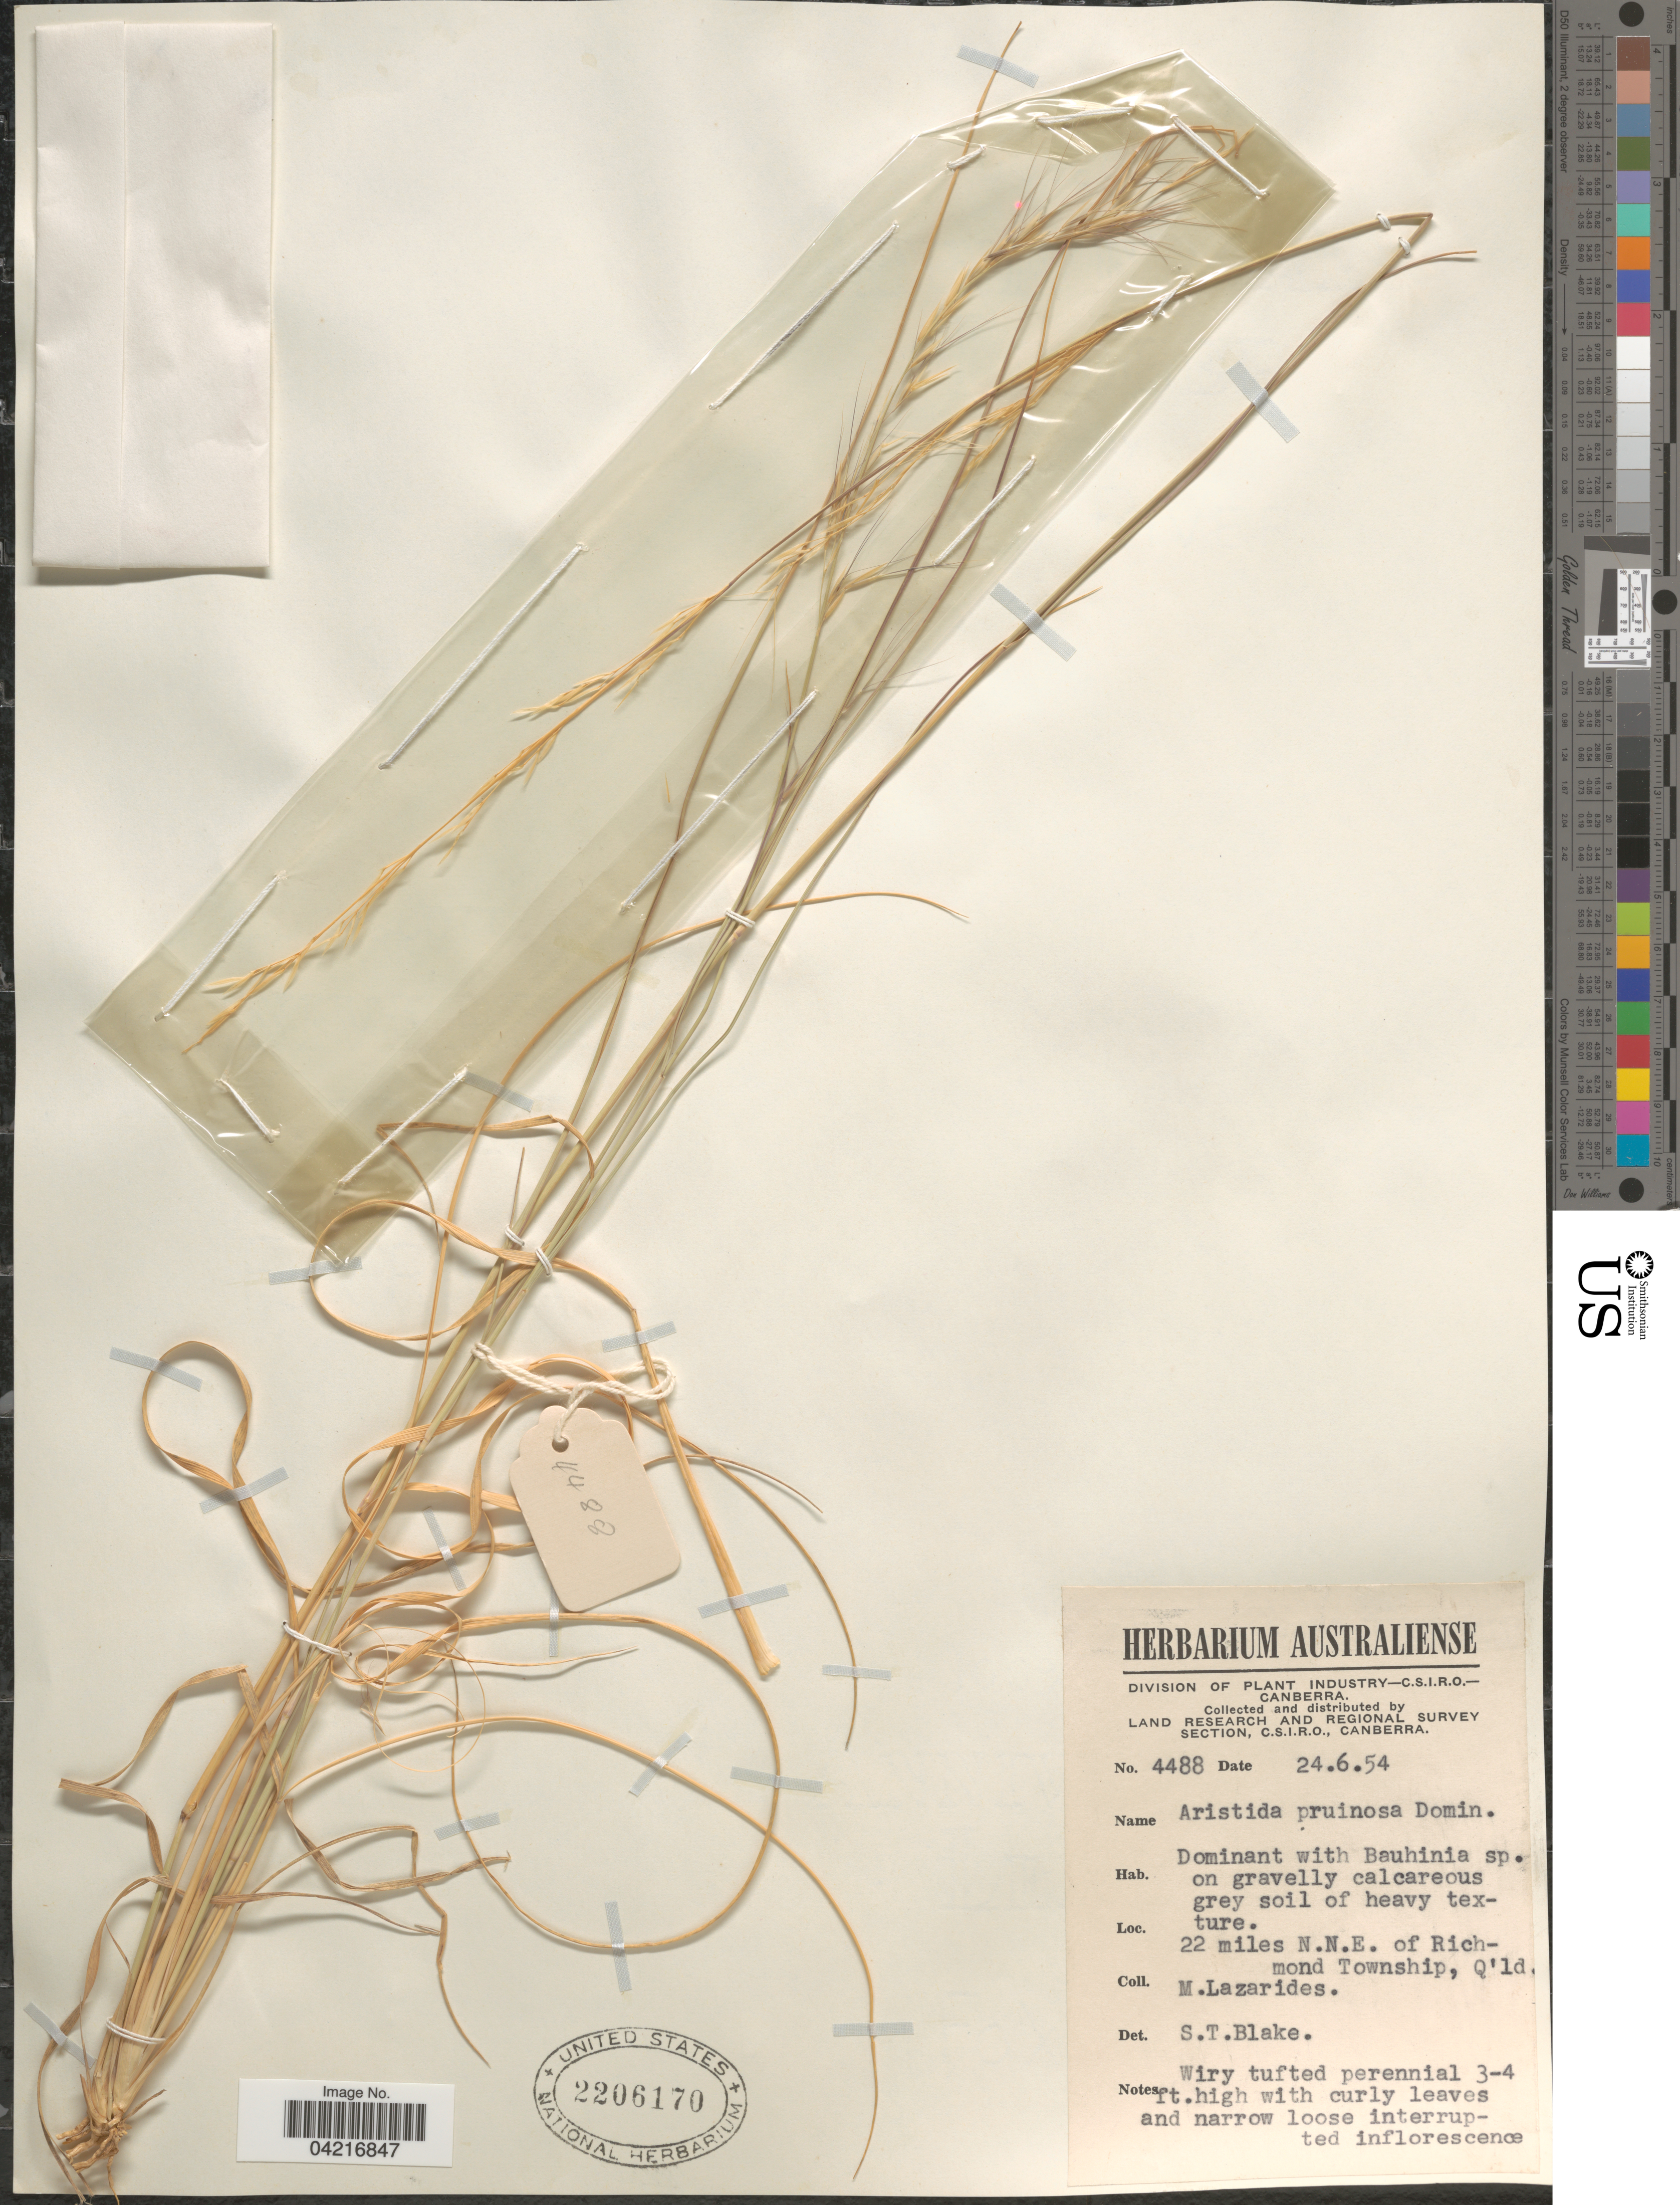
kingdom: Plantae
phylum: Tracheophyta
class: Liliopsida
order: Poales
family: Poaceae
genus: Aristida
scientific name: Aristida pruinosa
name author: Domin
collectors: M. Lazarides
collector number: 4488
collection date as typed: Transcribed d/m/y: 24/6/54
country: Australia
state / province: Queensland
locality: Land Research and Regional Survey Section, C.S.I.R.O. 22 miles N.N.E. of Richmond Township.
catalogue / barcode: US 2206170